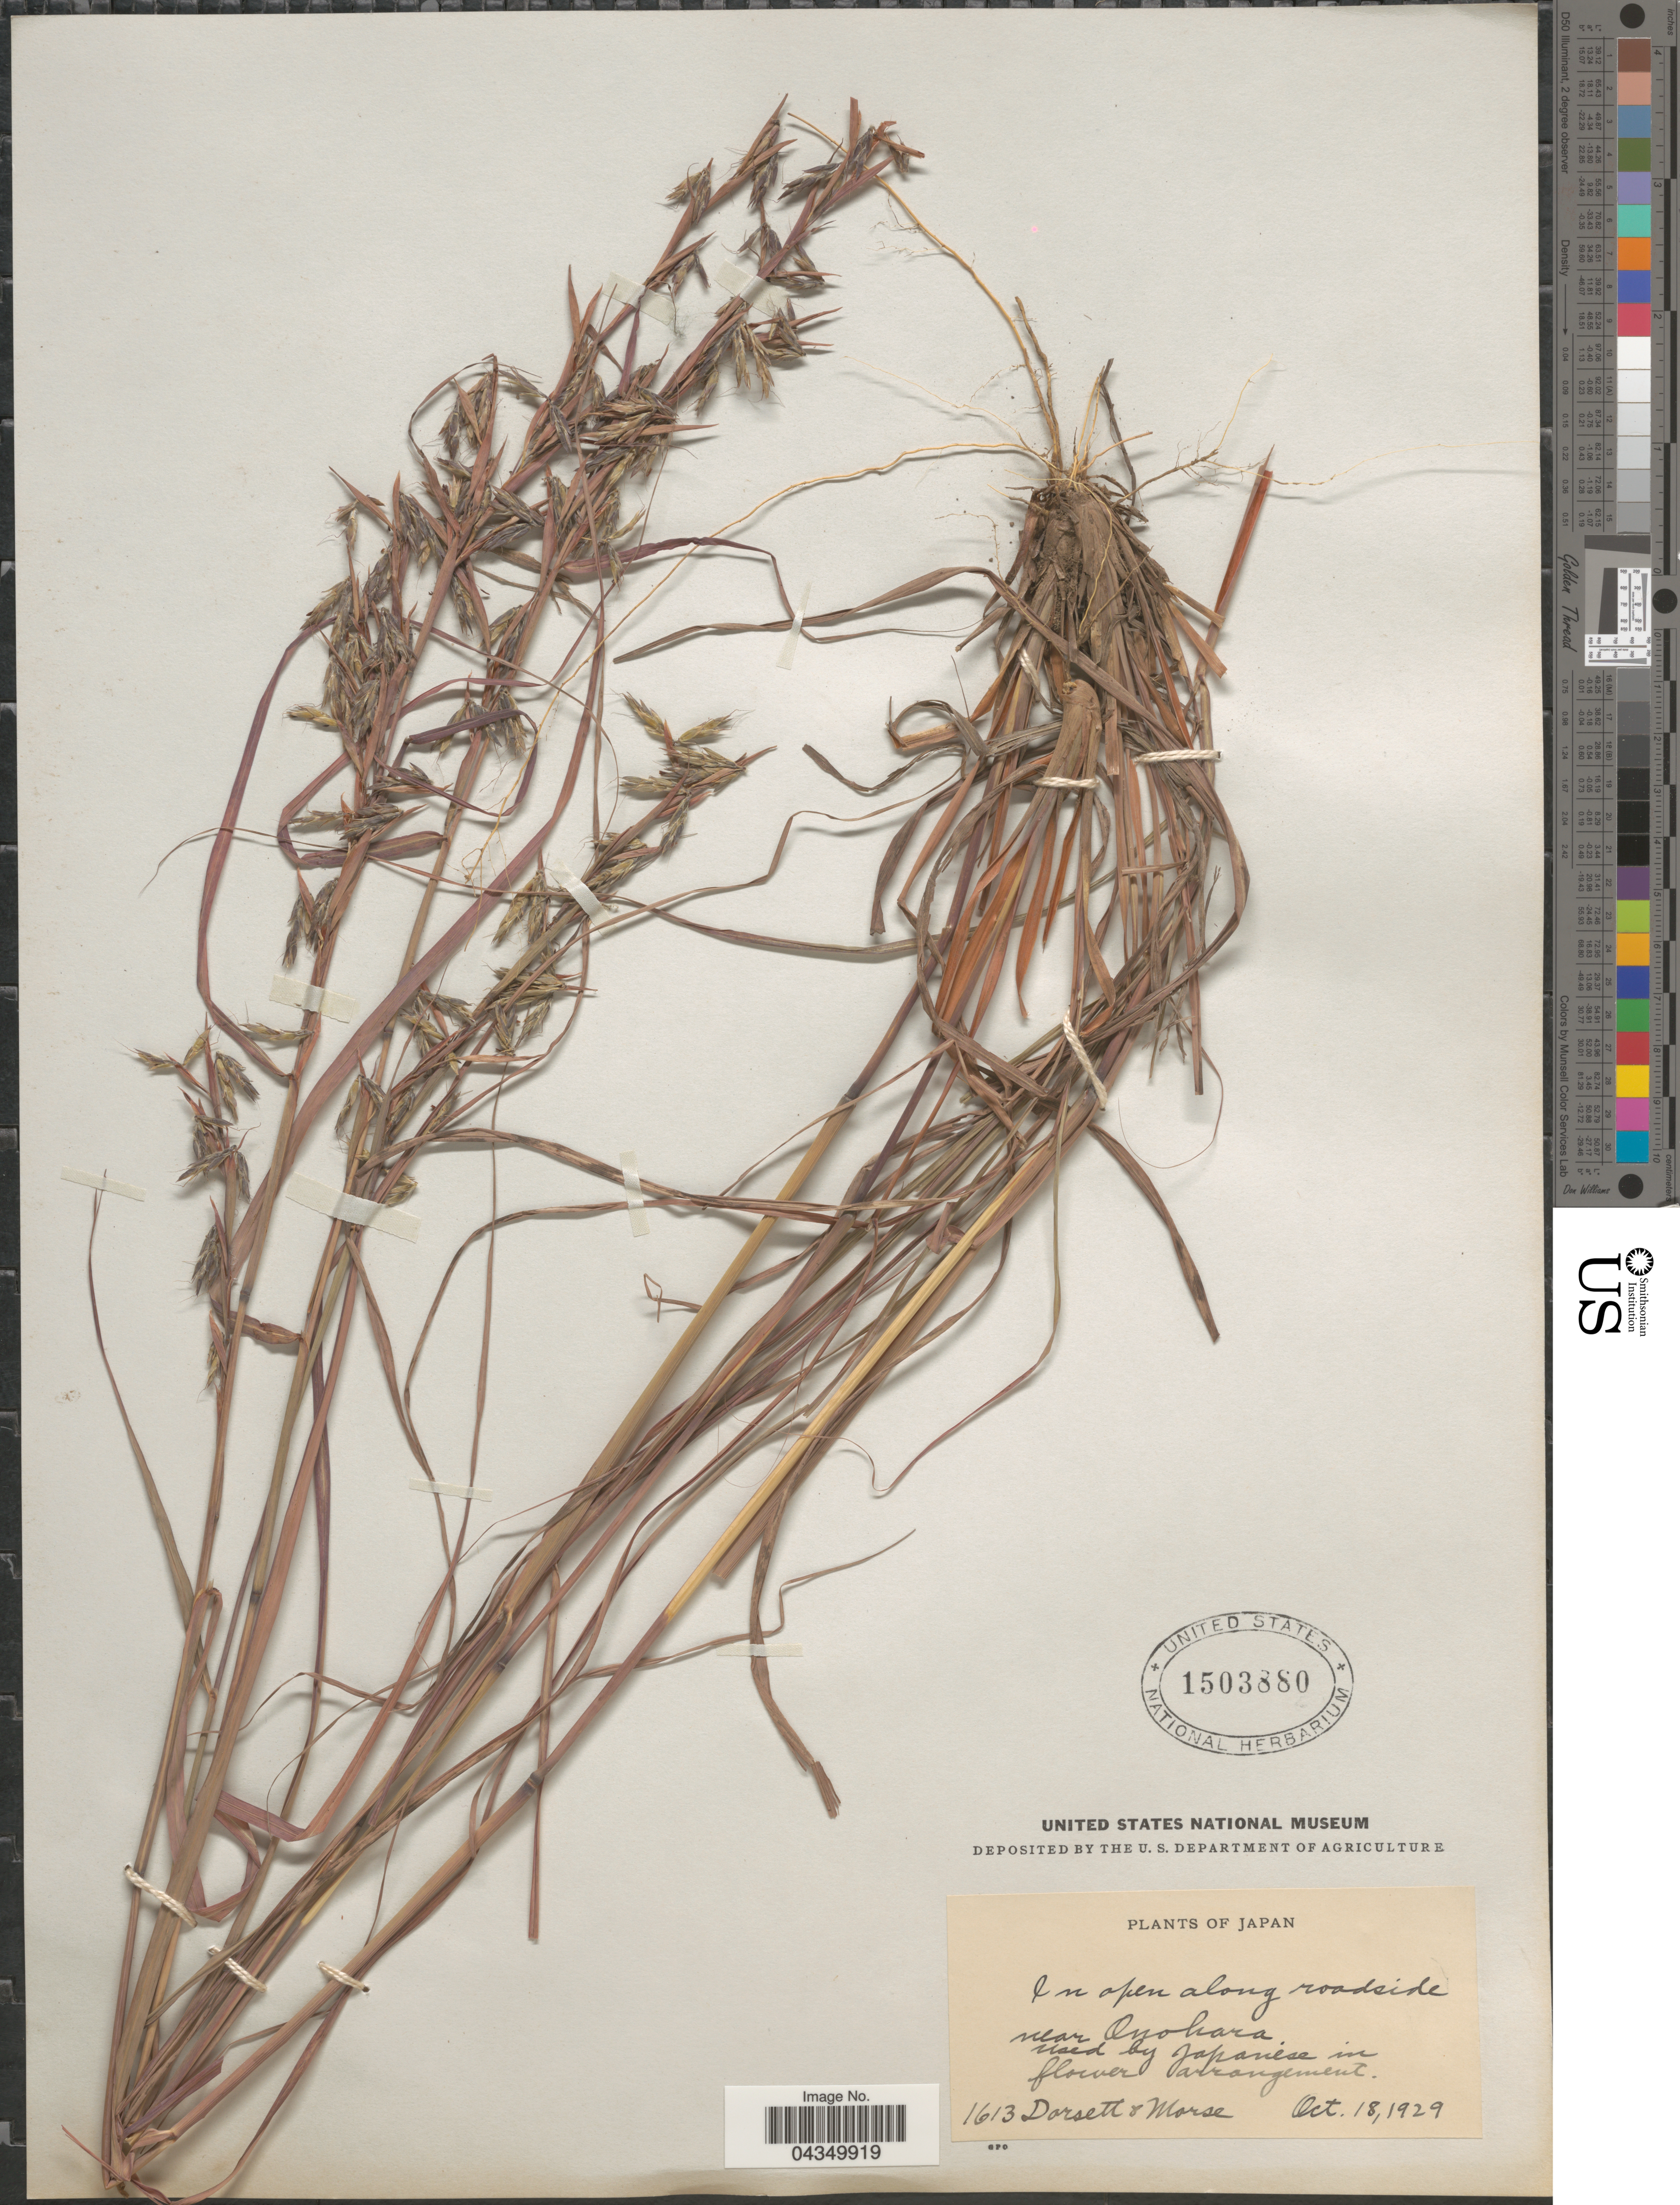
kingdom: Plantae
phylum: Tracheophyta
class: Liliopsida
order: Poales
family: Poaceae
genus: Cymbopogon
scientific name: Cymbopogon goeringii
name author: A. Camus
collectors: -- Dorsett & -. Morse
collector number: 1613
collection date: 1929-10-18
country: Japan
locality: Near Onohara.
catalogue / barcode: US 1503880